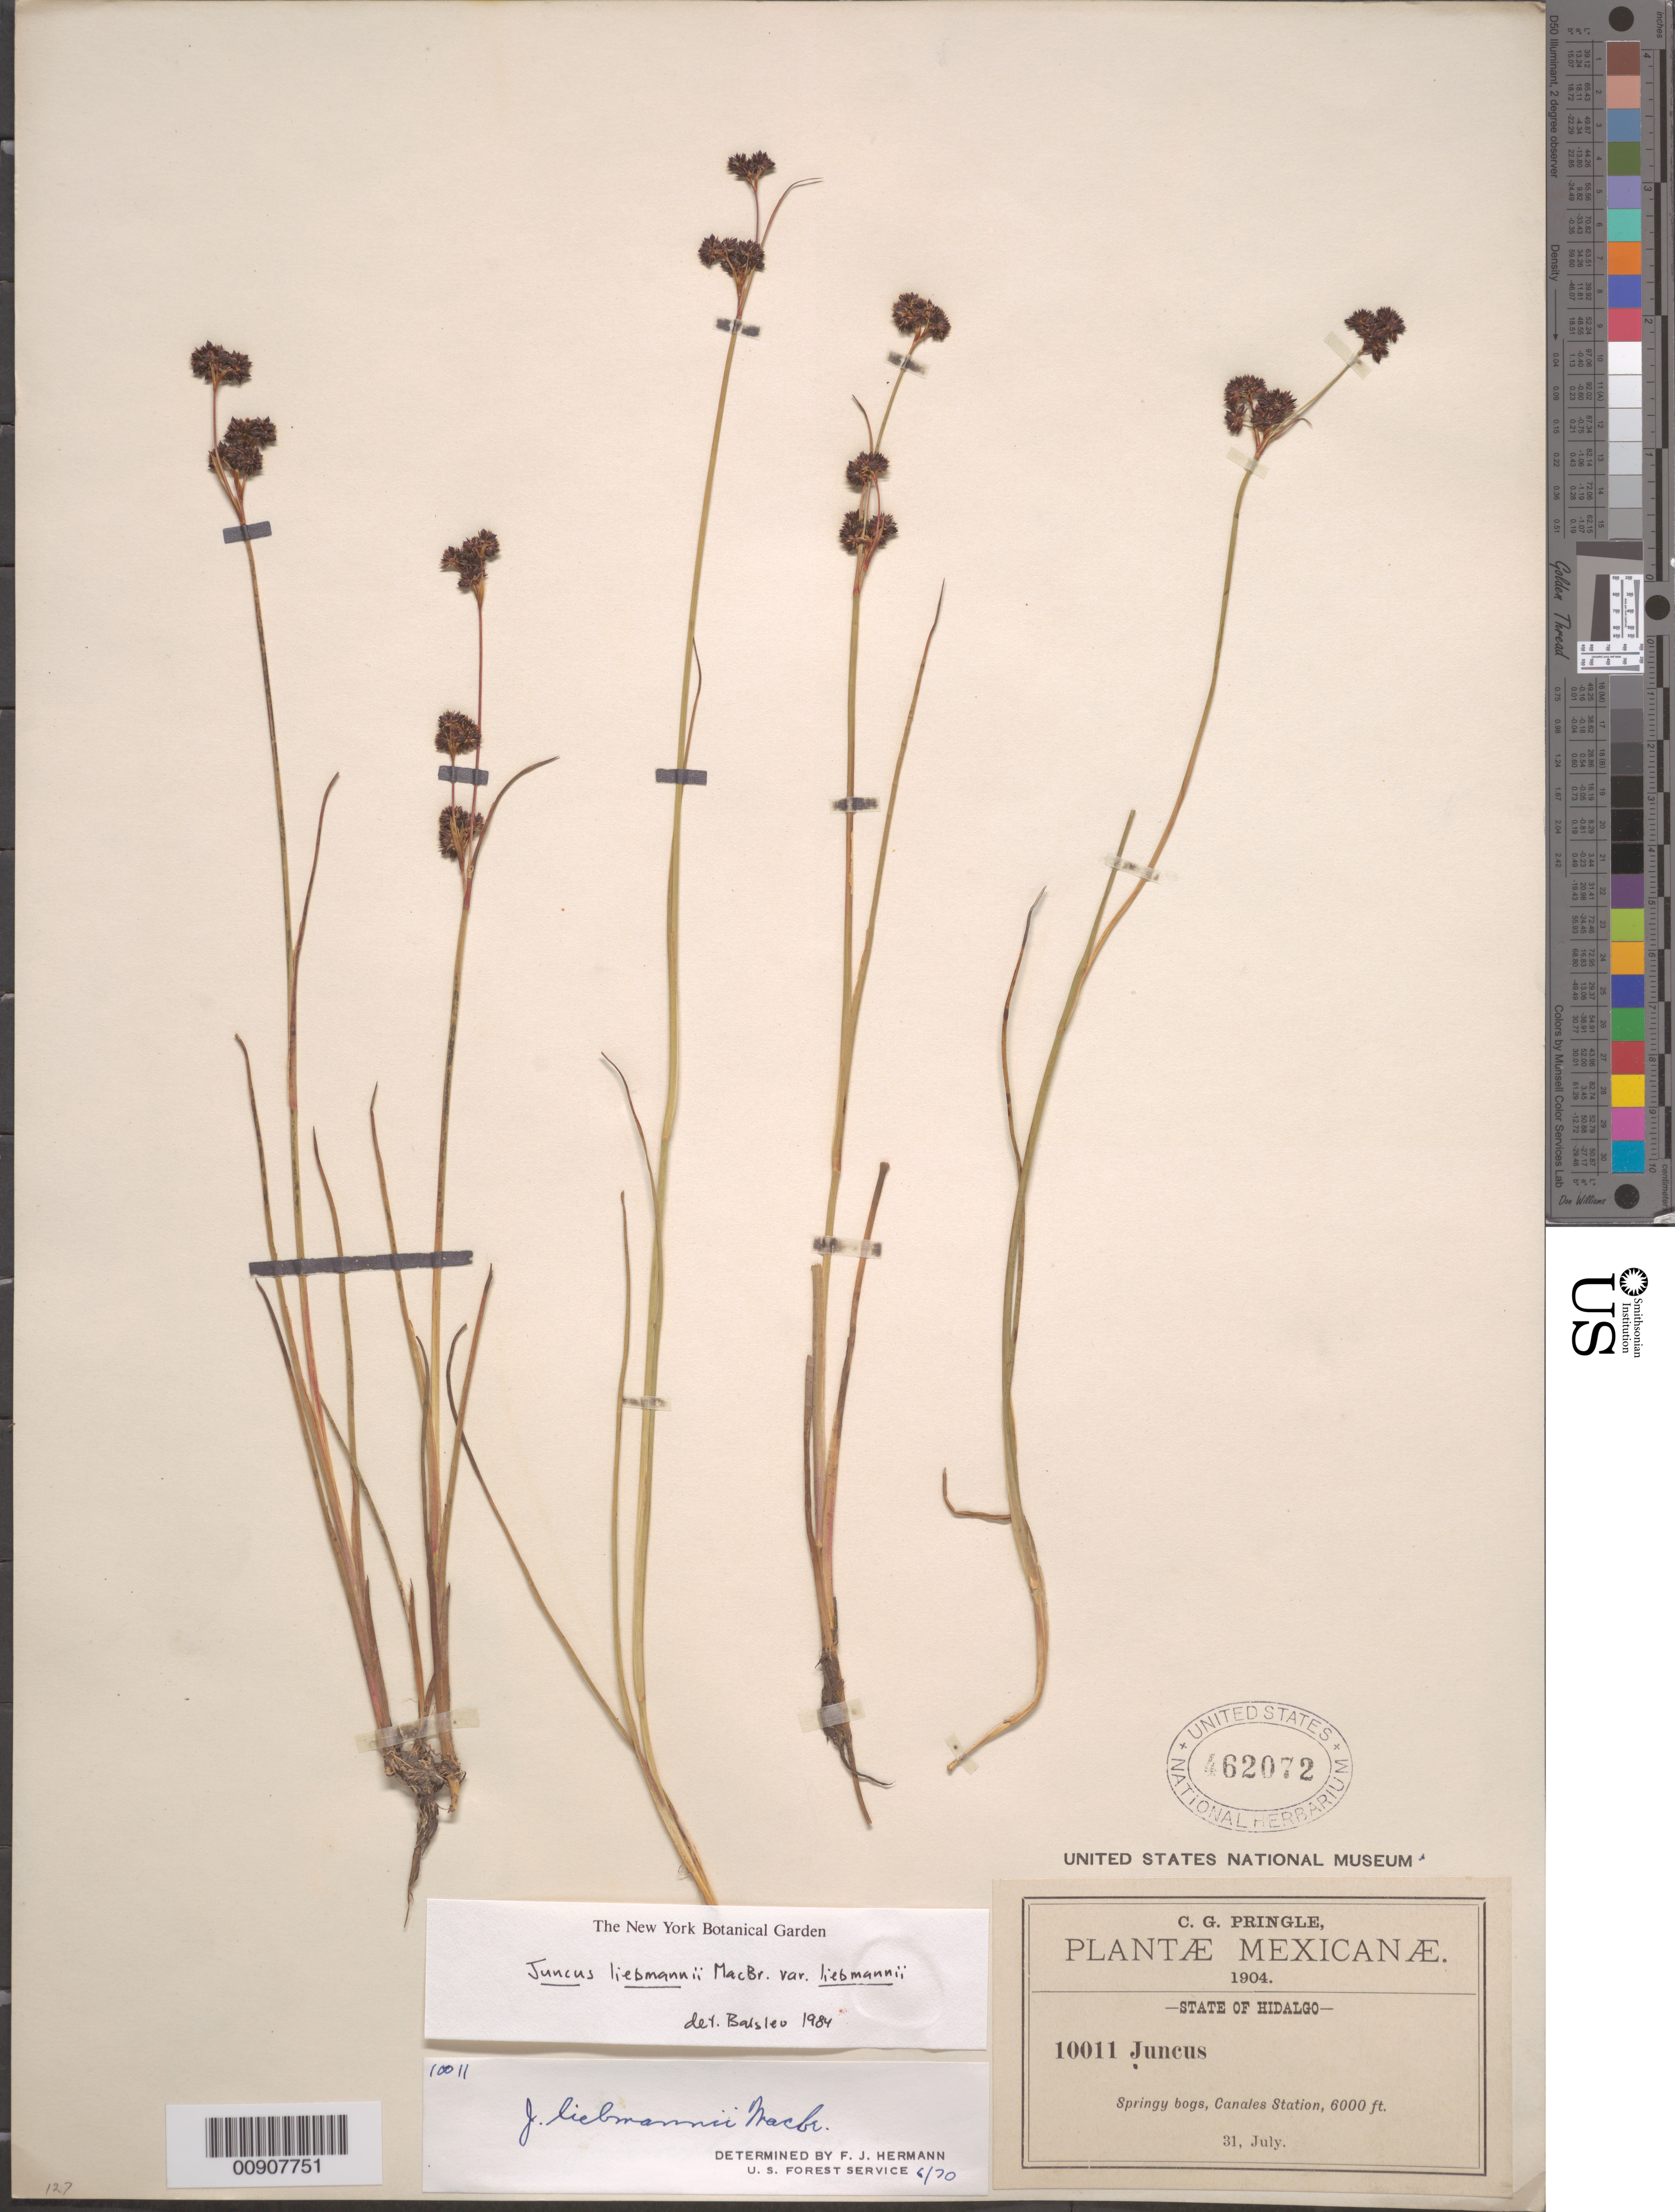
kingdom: Plantae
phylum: Tracheophyta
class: Liliopsida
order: Poales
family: Juncaceae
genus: Juncus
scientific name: Juncus liebmannii var. liebmannii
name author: J.F. Macbr.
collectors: C. G. Pringle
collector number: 10011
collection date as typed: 31 Jul 1904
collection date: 1904-07-31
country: Mexico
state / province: Hidalgo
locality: Canales Station, State of Hidalgo.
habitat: Springy bogs.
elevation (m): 1829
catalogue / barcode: US 462072